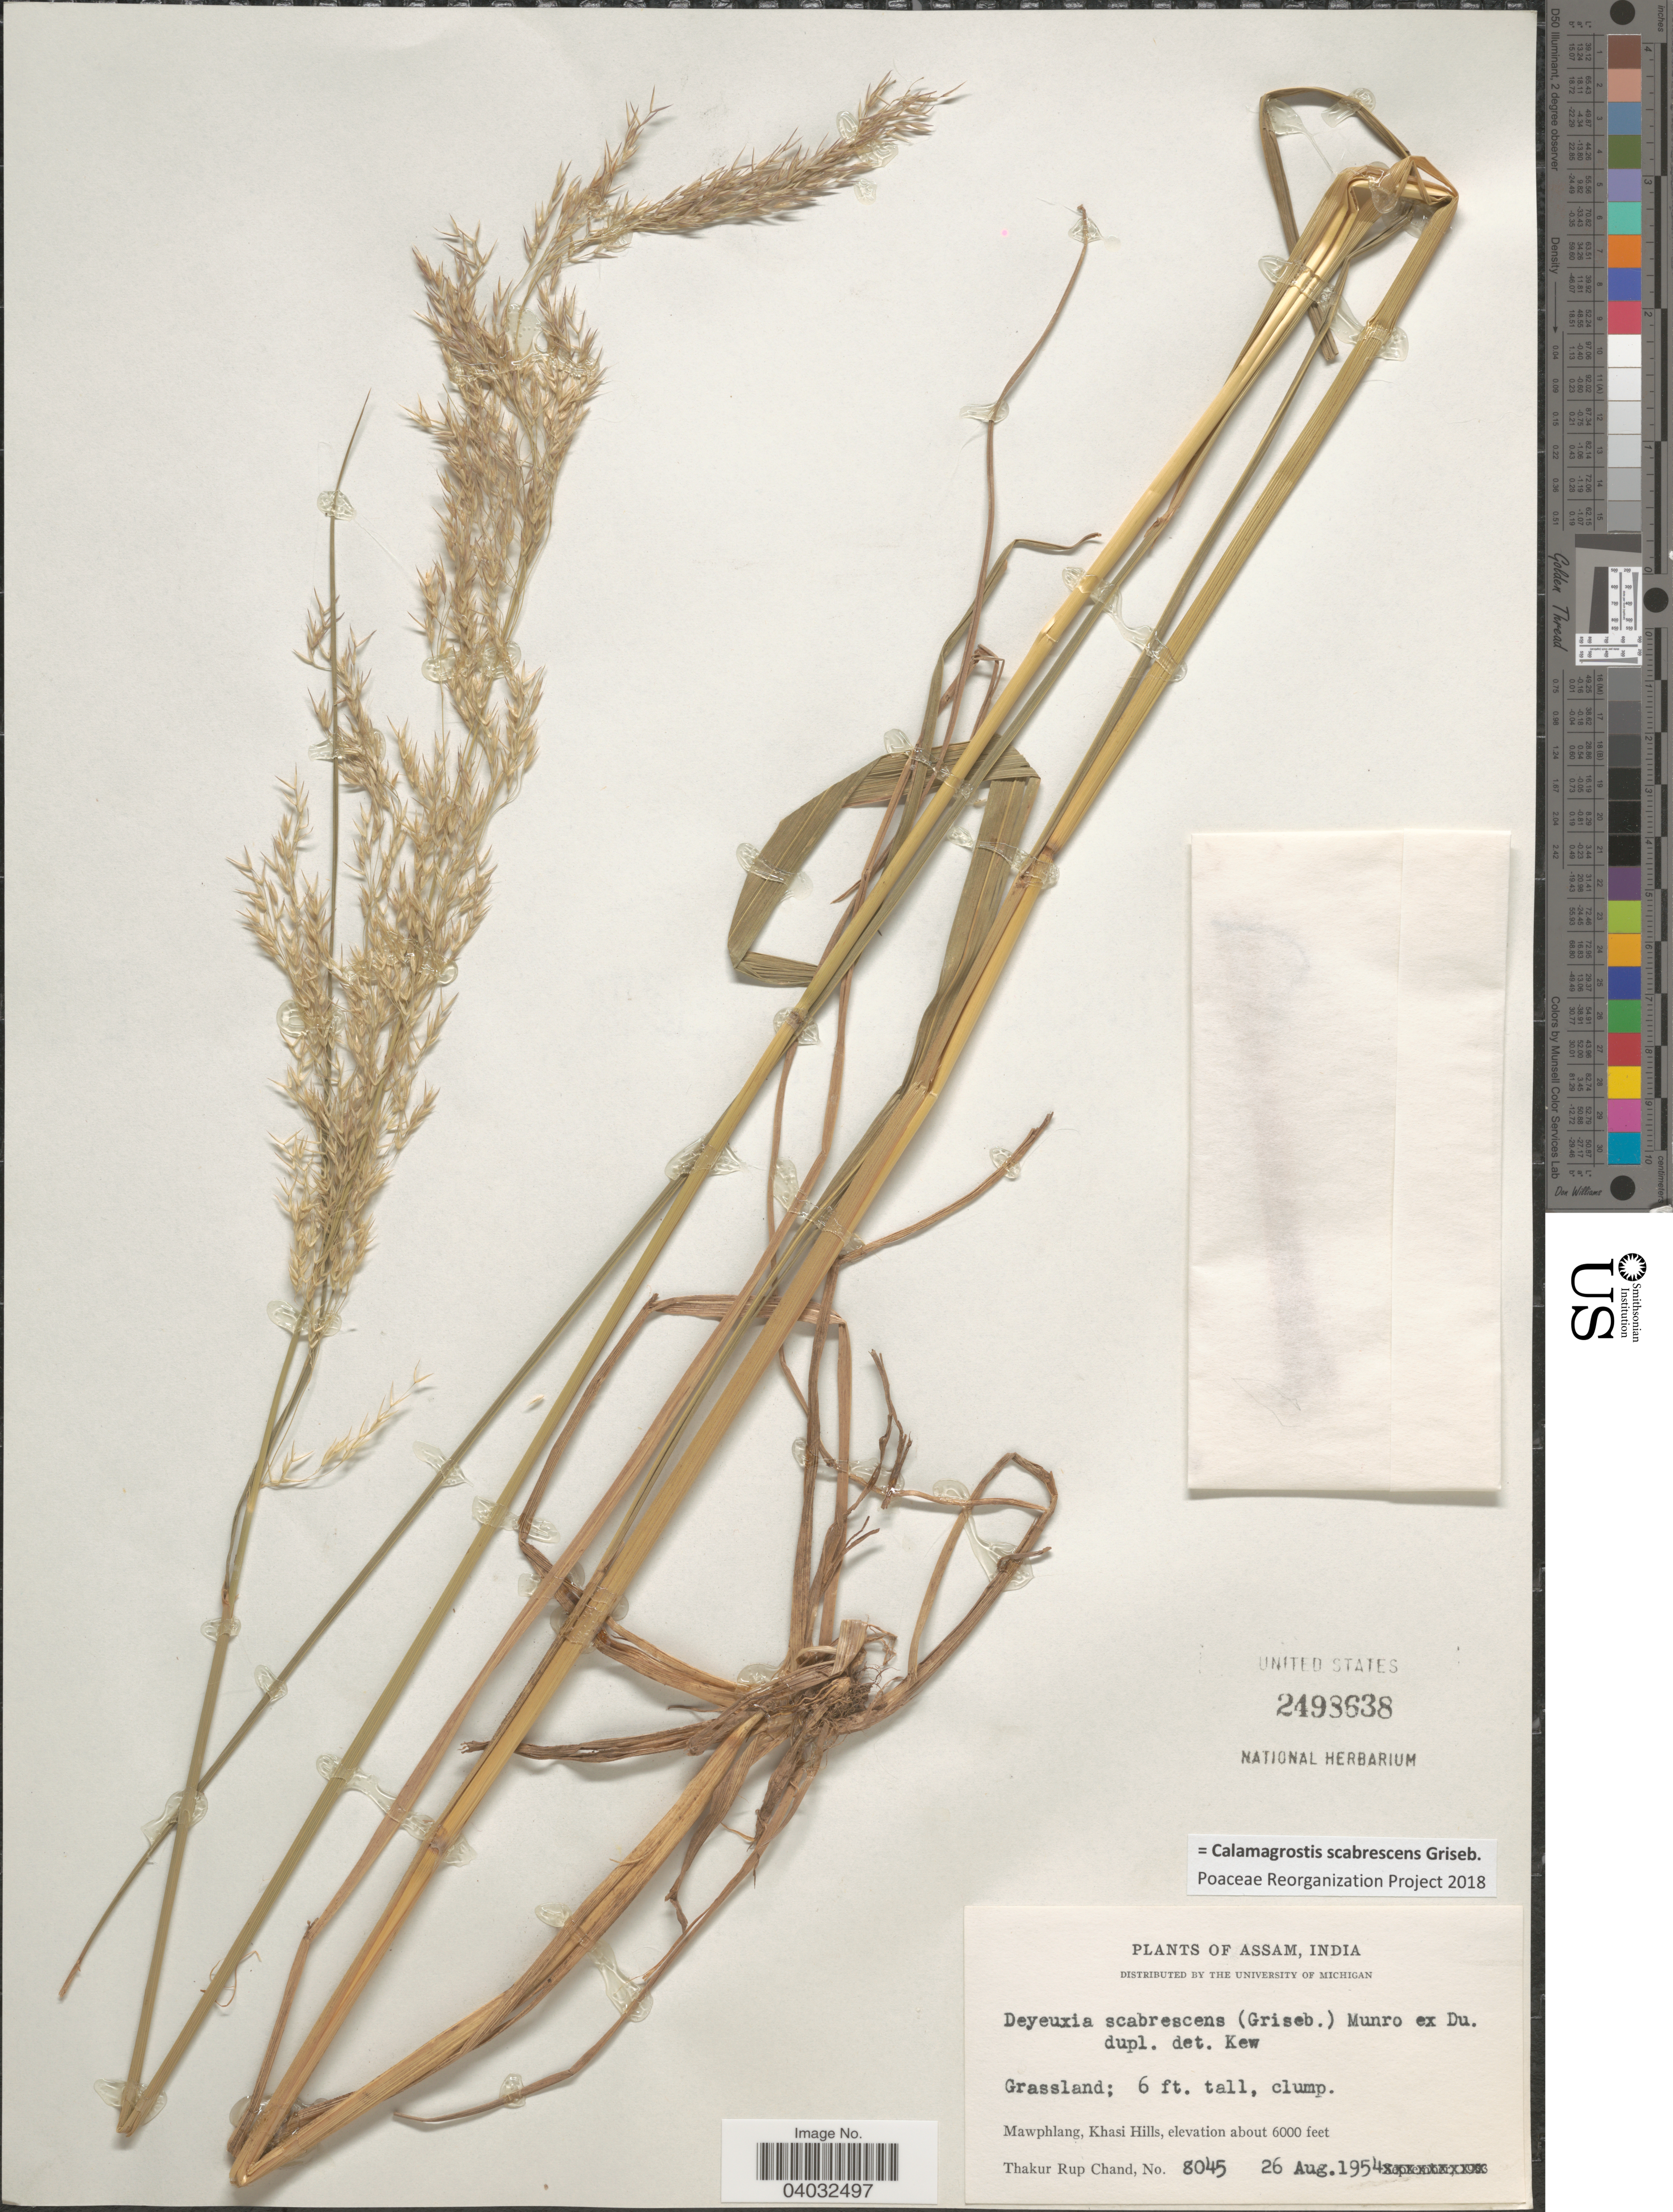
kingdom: Plantae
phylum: Tracheophyta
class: Liliopsida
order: Poales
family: Poaceae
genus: Calamagrostis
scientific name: Calamagrostis scabrescens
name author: Griseb.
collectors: T. R. Chand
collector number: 8045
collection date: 1954-08-26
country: India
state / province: Meghalaya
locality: Mawphlang, Khasi Hills.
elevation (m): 1829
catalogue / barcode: US 2498638